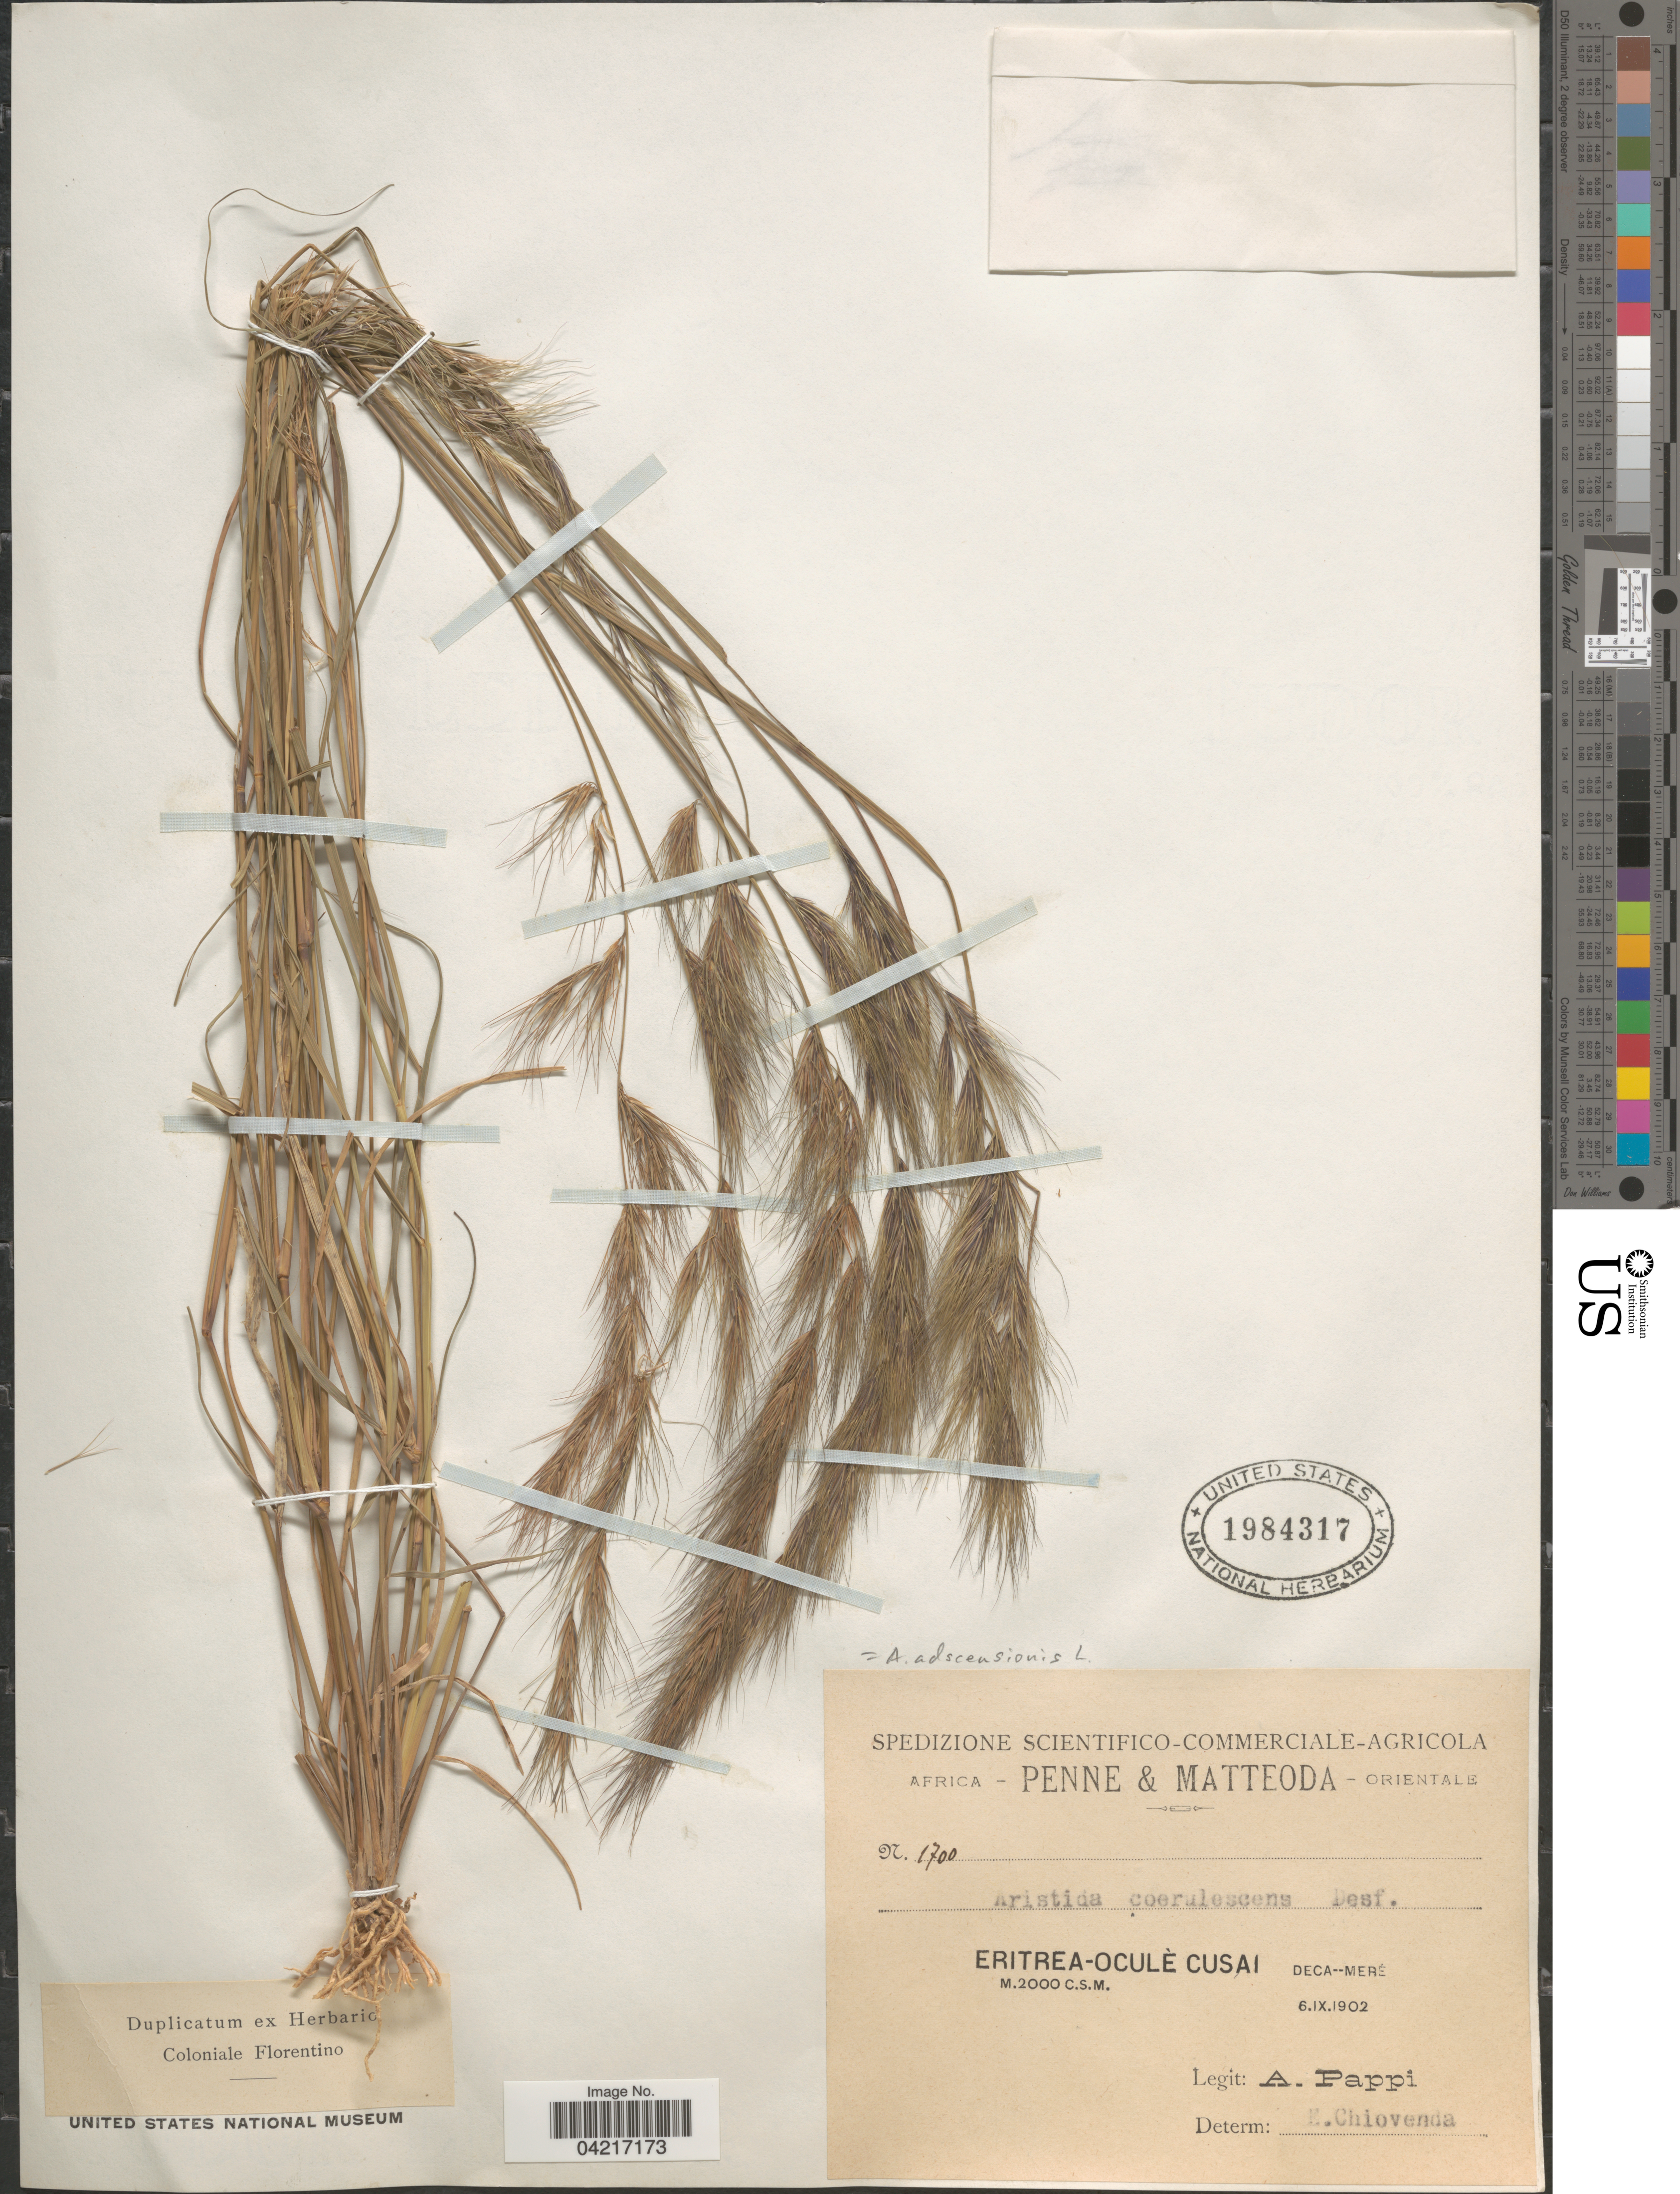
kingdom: Plantae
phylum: Tracheophyta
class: Liliopsida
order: Poales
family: Poaceae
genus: Aristida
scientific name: Aristida adscensionis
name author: L.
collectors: A. Pappi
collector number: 1700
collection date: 1902-09-06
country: Eritrea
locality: Africa - Orientale. Eritrea-Oculè Cusai. Deca--Meré.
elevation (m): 2000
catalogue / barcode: US 1984317